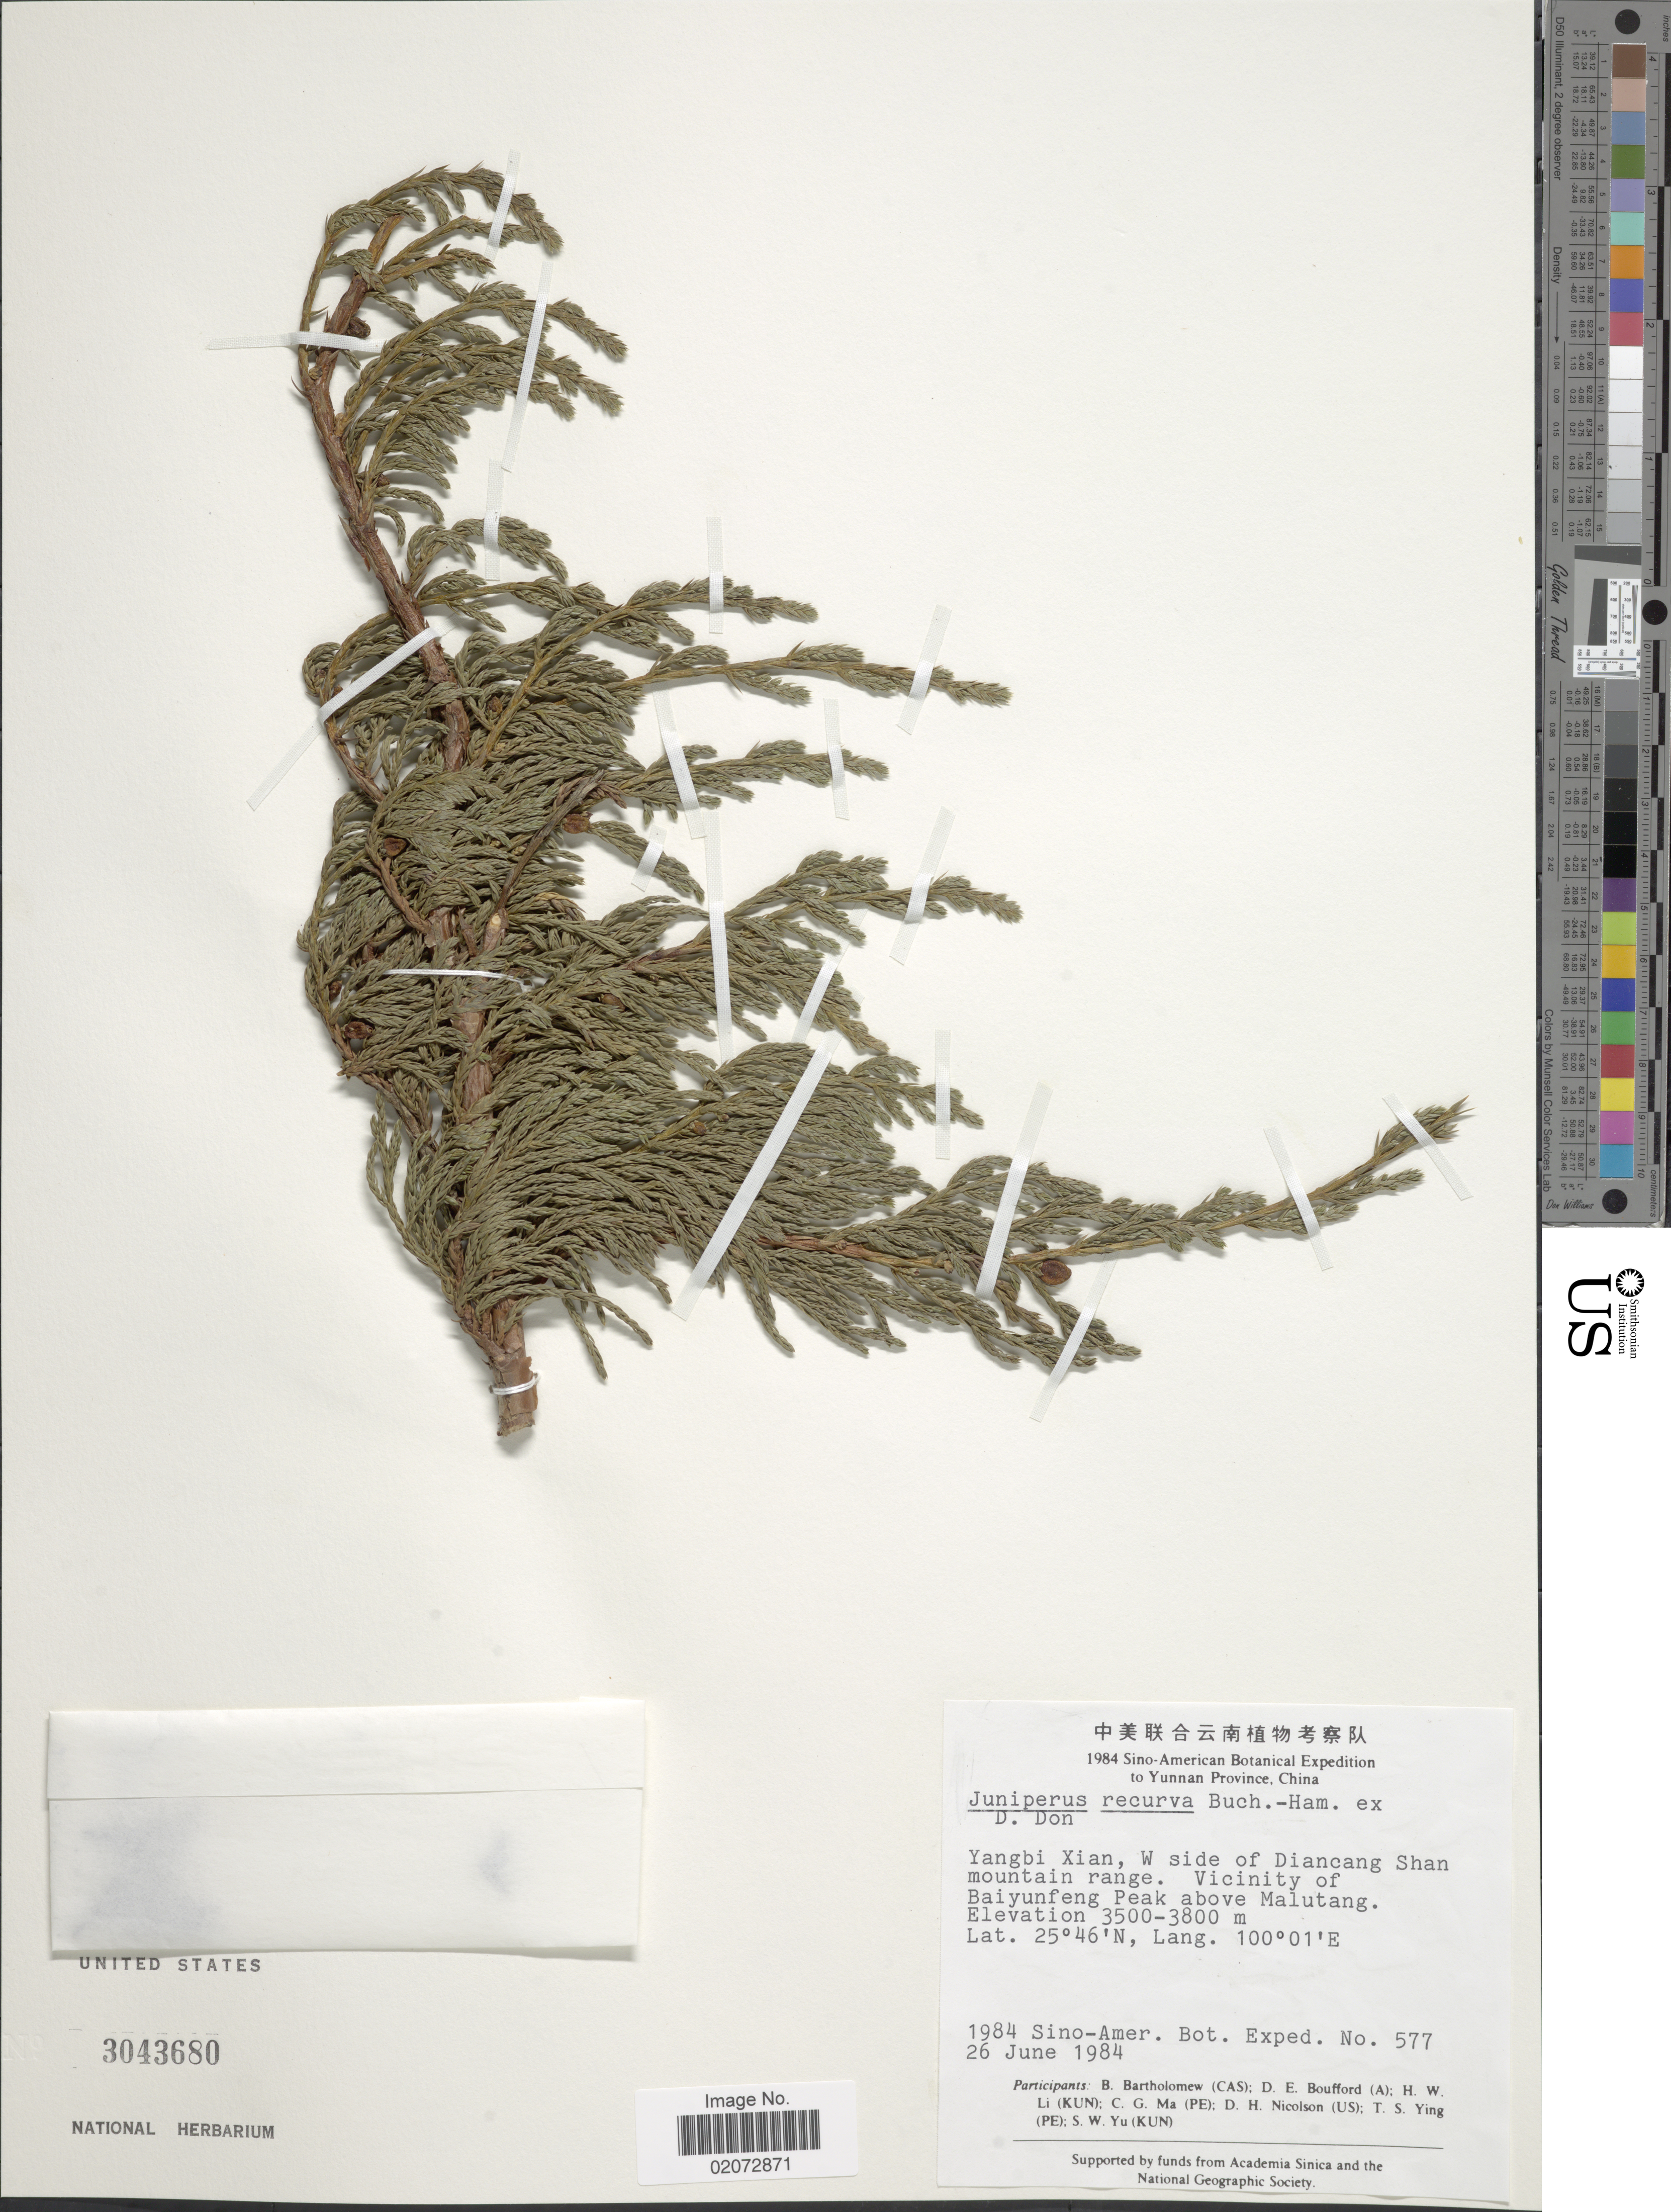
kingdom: Plantae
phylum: Tracheophyta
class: Pinopsida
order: Pinales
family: Cupressaceae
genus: Juniperus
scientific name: Juniperus recurva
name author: Buch.-Ham. ex D. Don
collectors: Sino-Amer. Bot. Exped. 1984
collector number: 577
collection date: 1984-06-26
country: China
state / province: Yunnan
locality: Yangbi Xian, W side of Diancang Shan mountain range. Vicinity of Baiyunfeng Peak above Malutang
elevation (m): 3500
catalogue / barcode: US 3043680